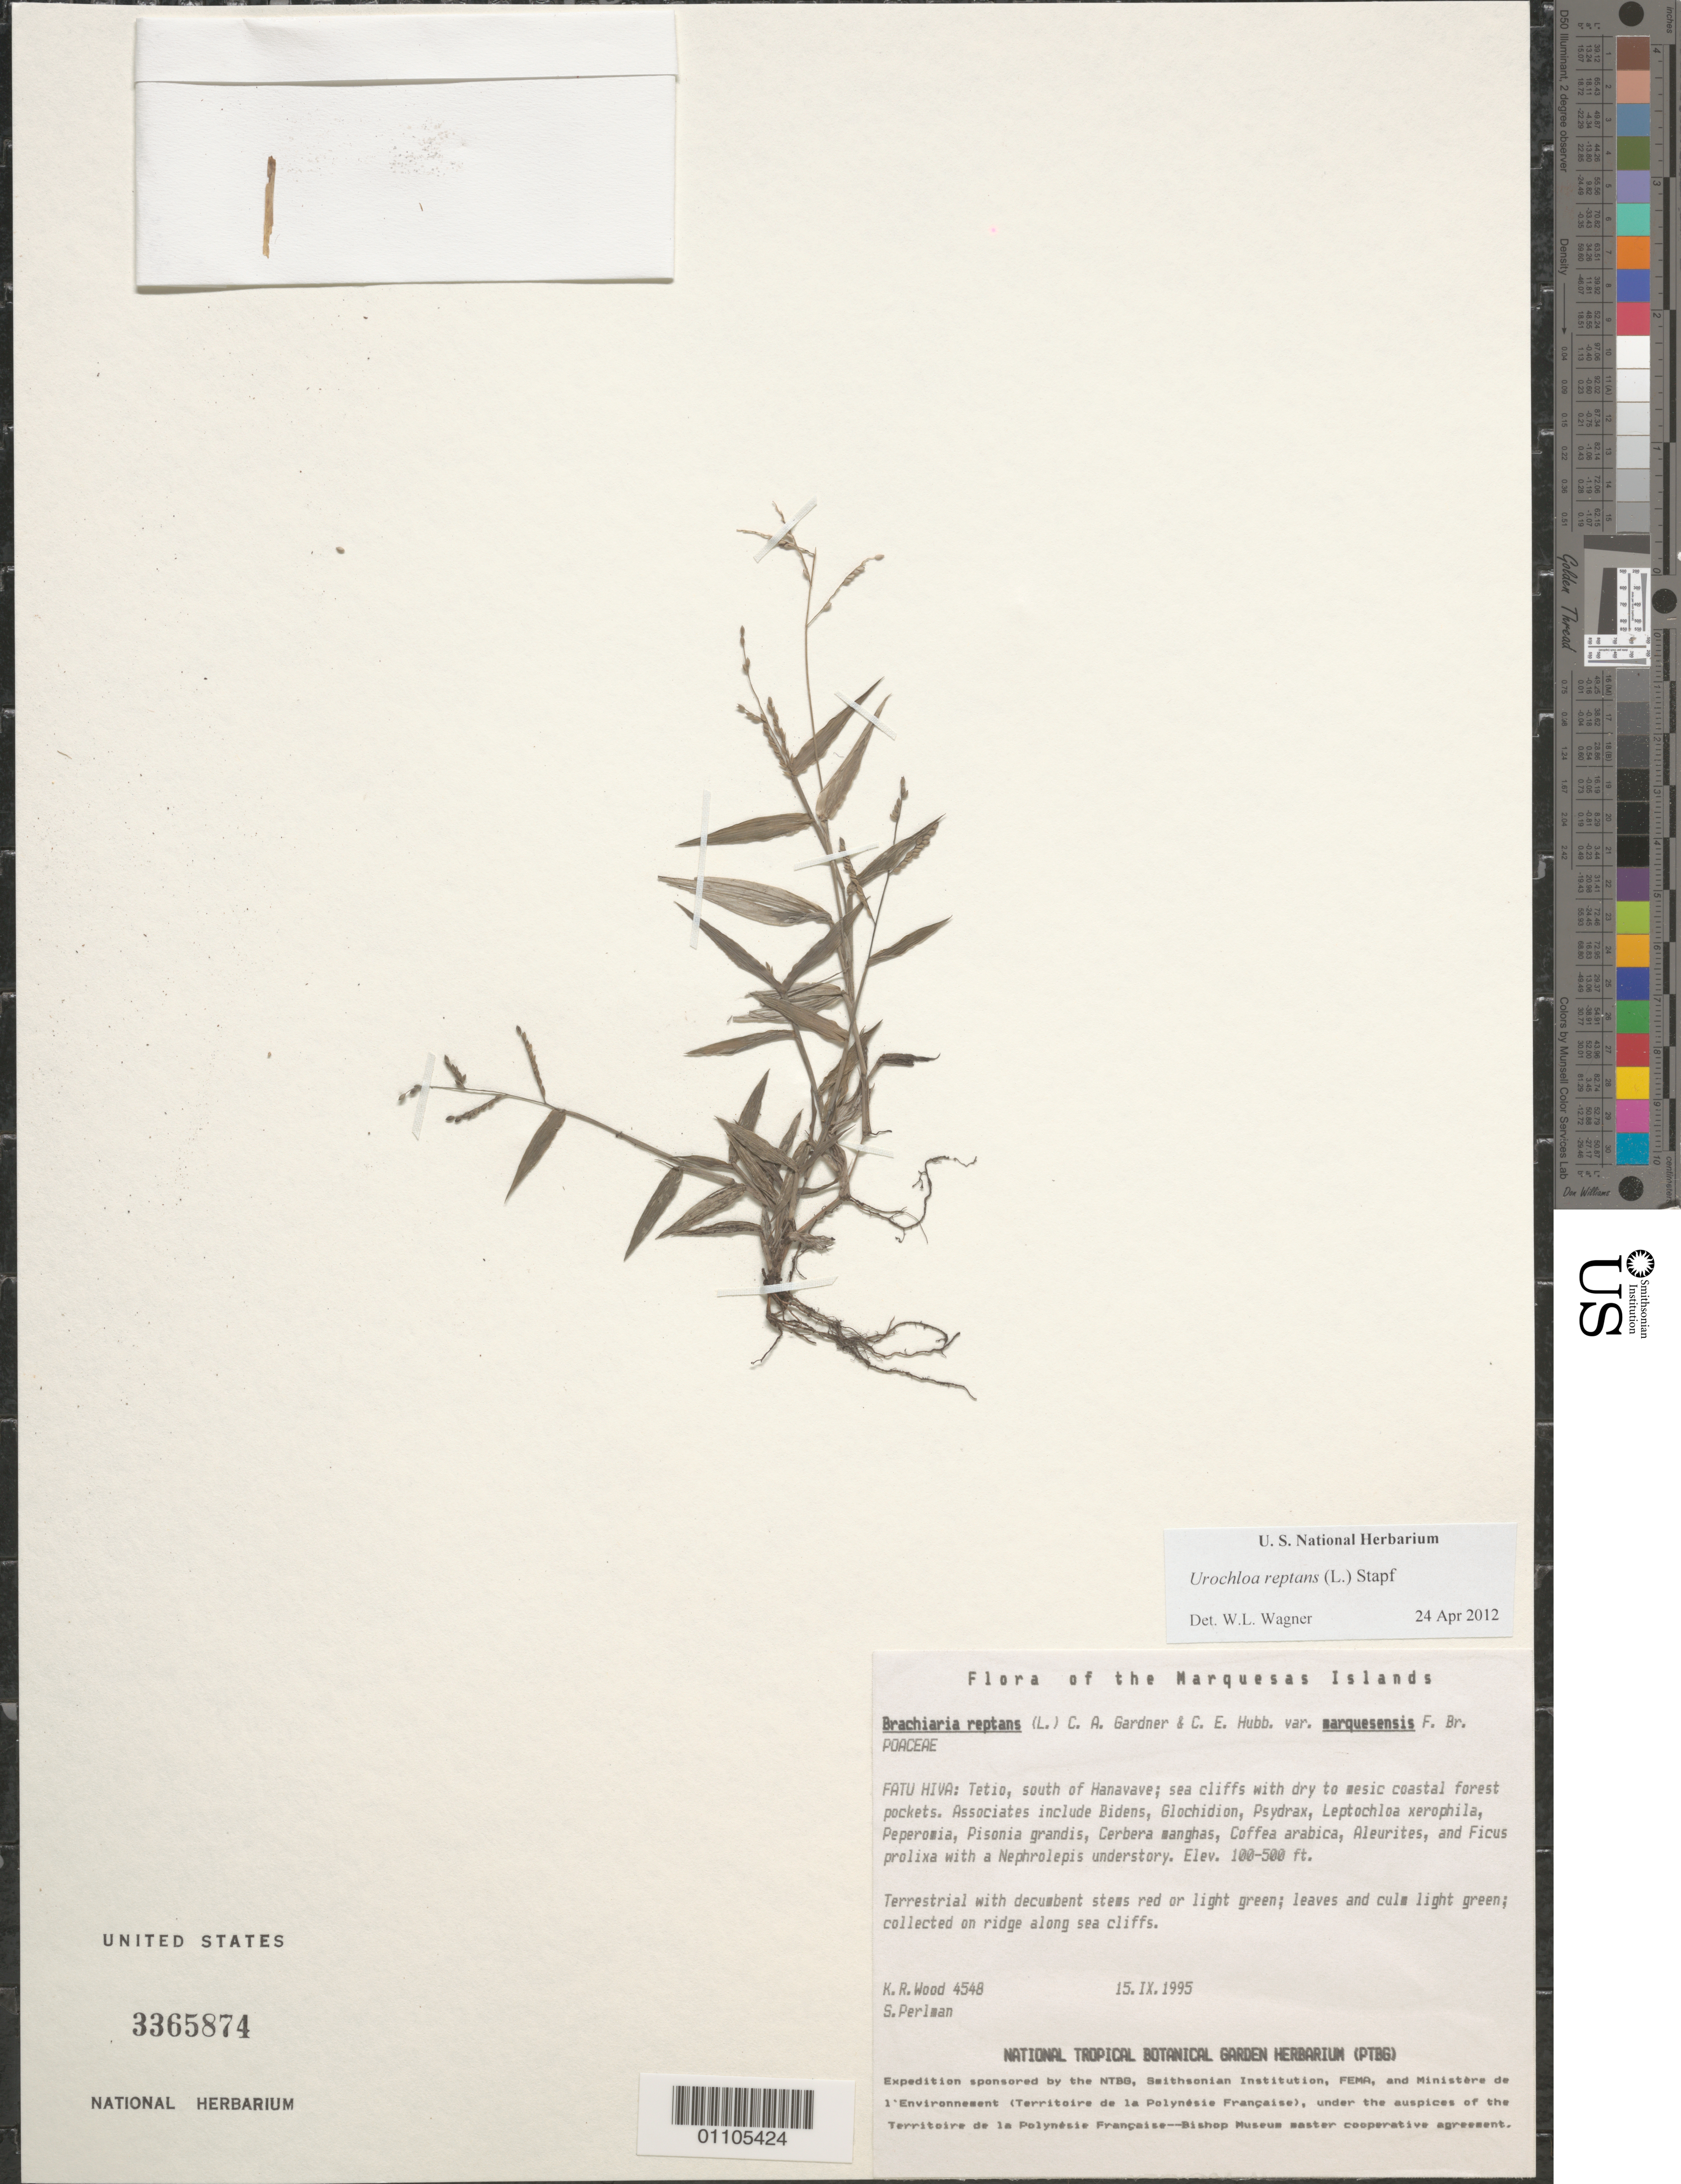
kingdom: Plantae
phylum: Tracheophyta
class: Liliopsida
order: Poales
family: Poaceae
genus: Urochloa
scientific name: Urochloa reptans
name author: (L.) Stapf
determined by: Lorence, David H.; Wagner, W. H.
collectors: K. R. Wood & S. P. Perlman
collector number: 4548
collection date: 1995-09-15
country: French Polynesia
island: Fatu Hiva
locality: Tetio, South of Hanavave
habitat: Coastal sea cliffs w/ dry to mesic coastal forest pockets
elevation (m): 31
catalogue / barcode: US 3365874